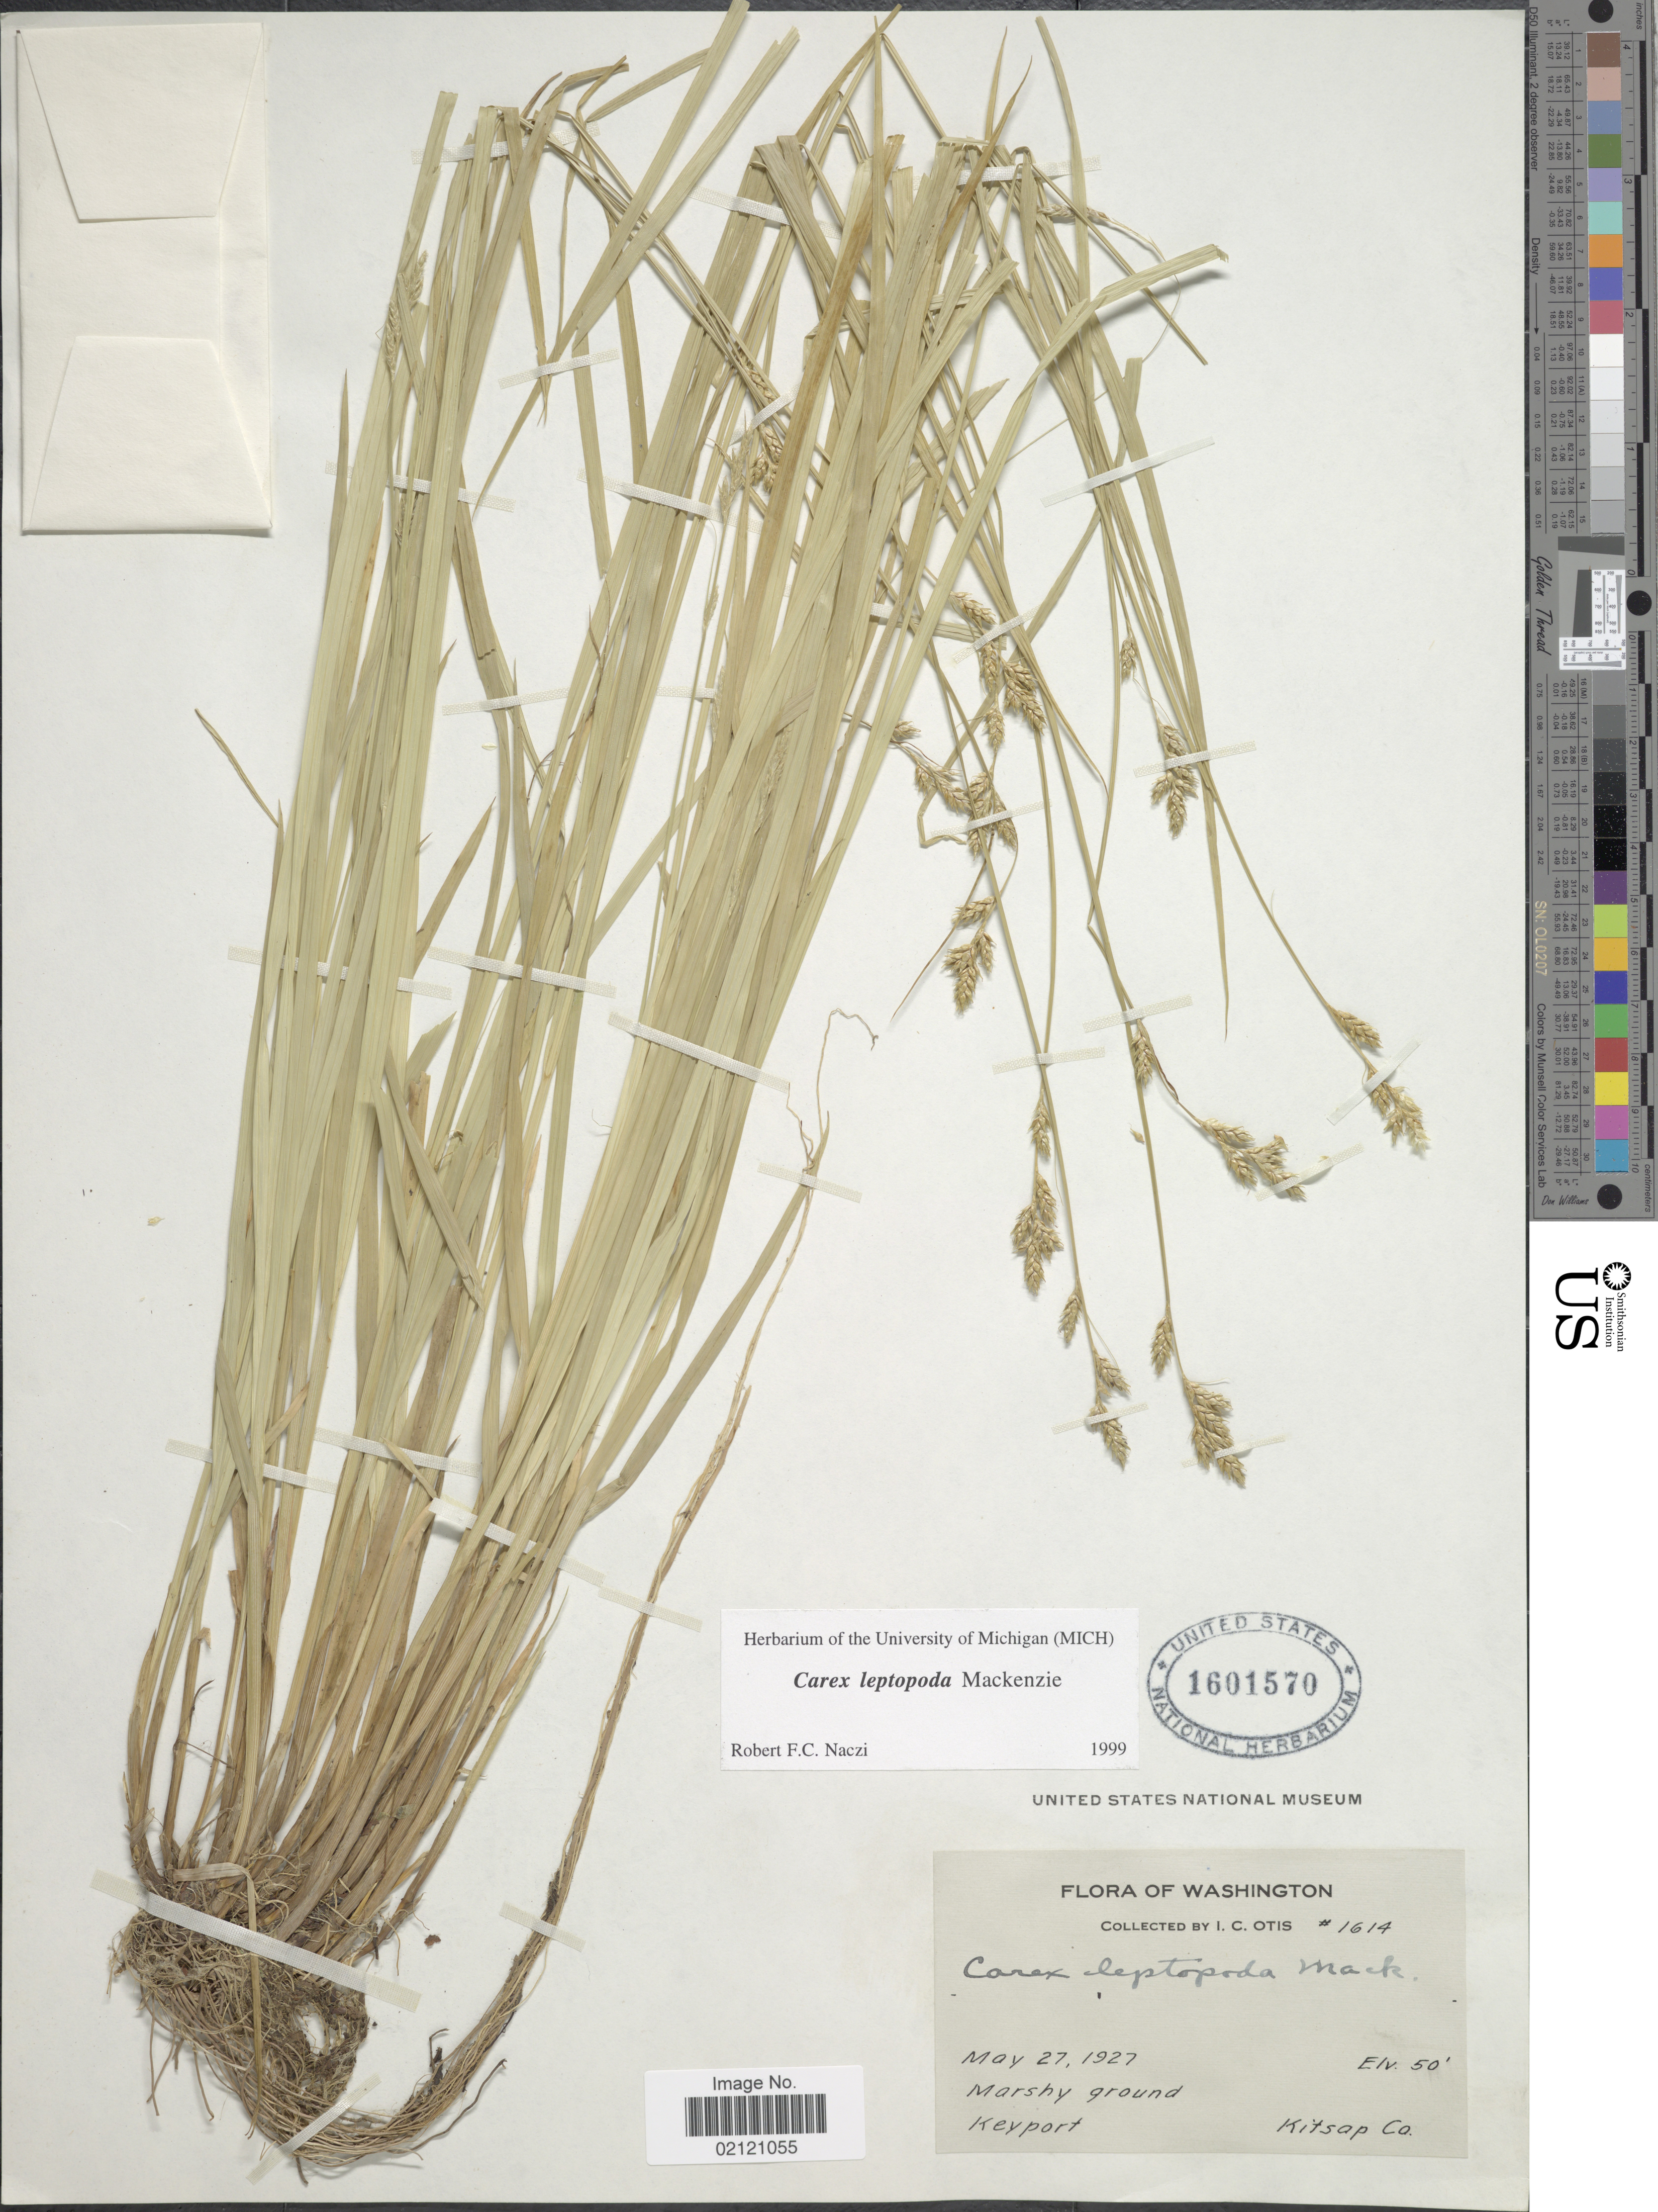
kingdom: Plantae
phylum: Tracheophyta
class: Liliopsida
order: Poales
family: Cyperaceae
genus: Carex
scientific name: Carex leptopoda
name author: Mack.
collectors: I. C. Otis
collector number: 1614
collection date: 1927-05-27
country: United States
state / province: Washington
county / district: Kitsap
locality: Keyport, Kitsap Co.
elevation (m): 15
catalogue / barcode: US 1601570